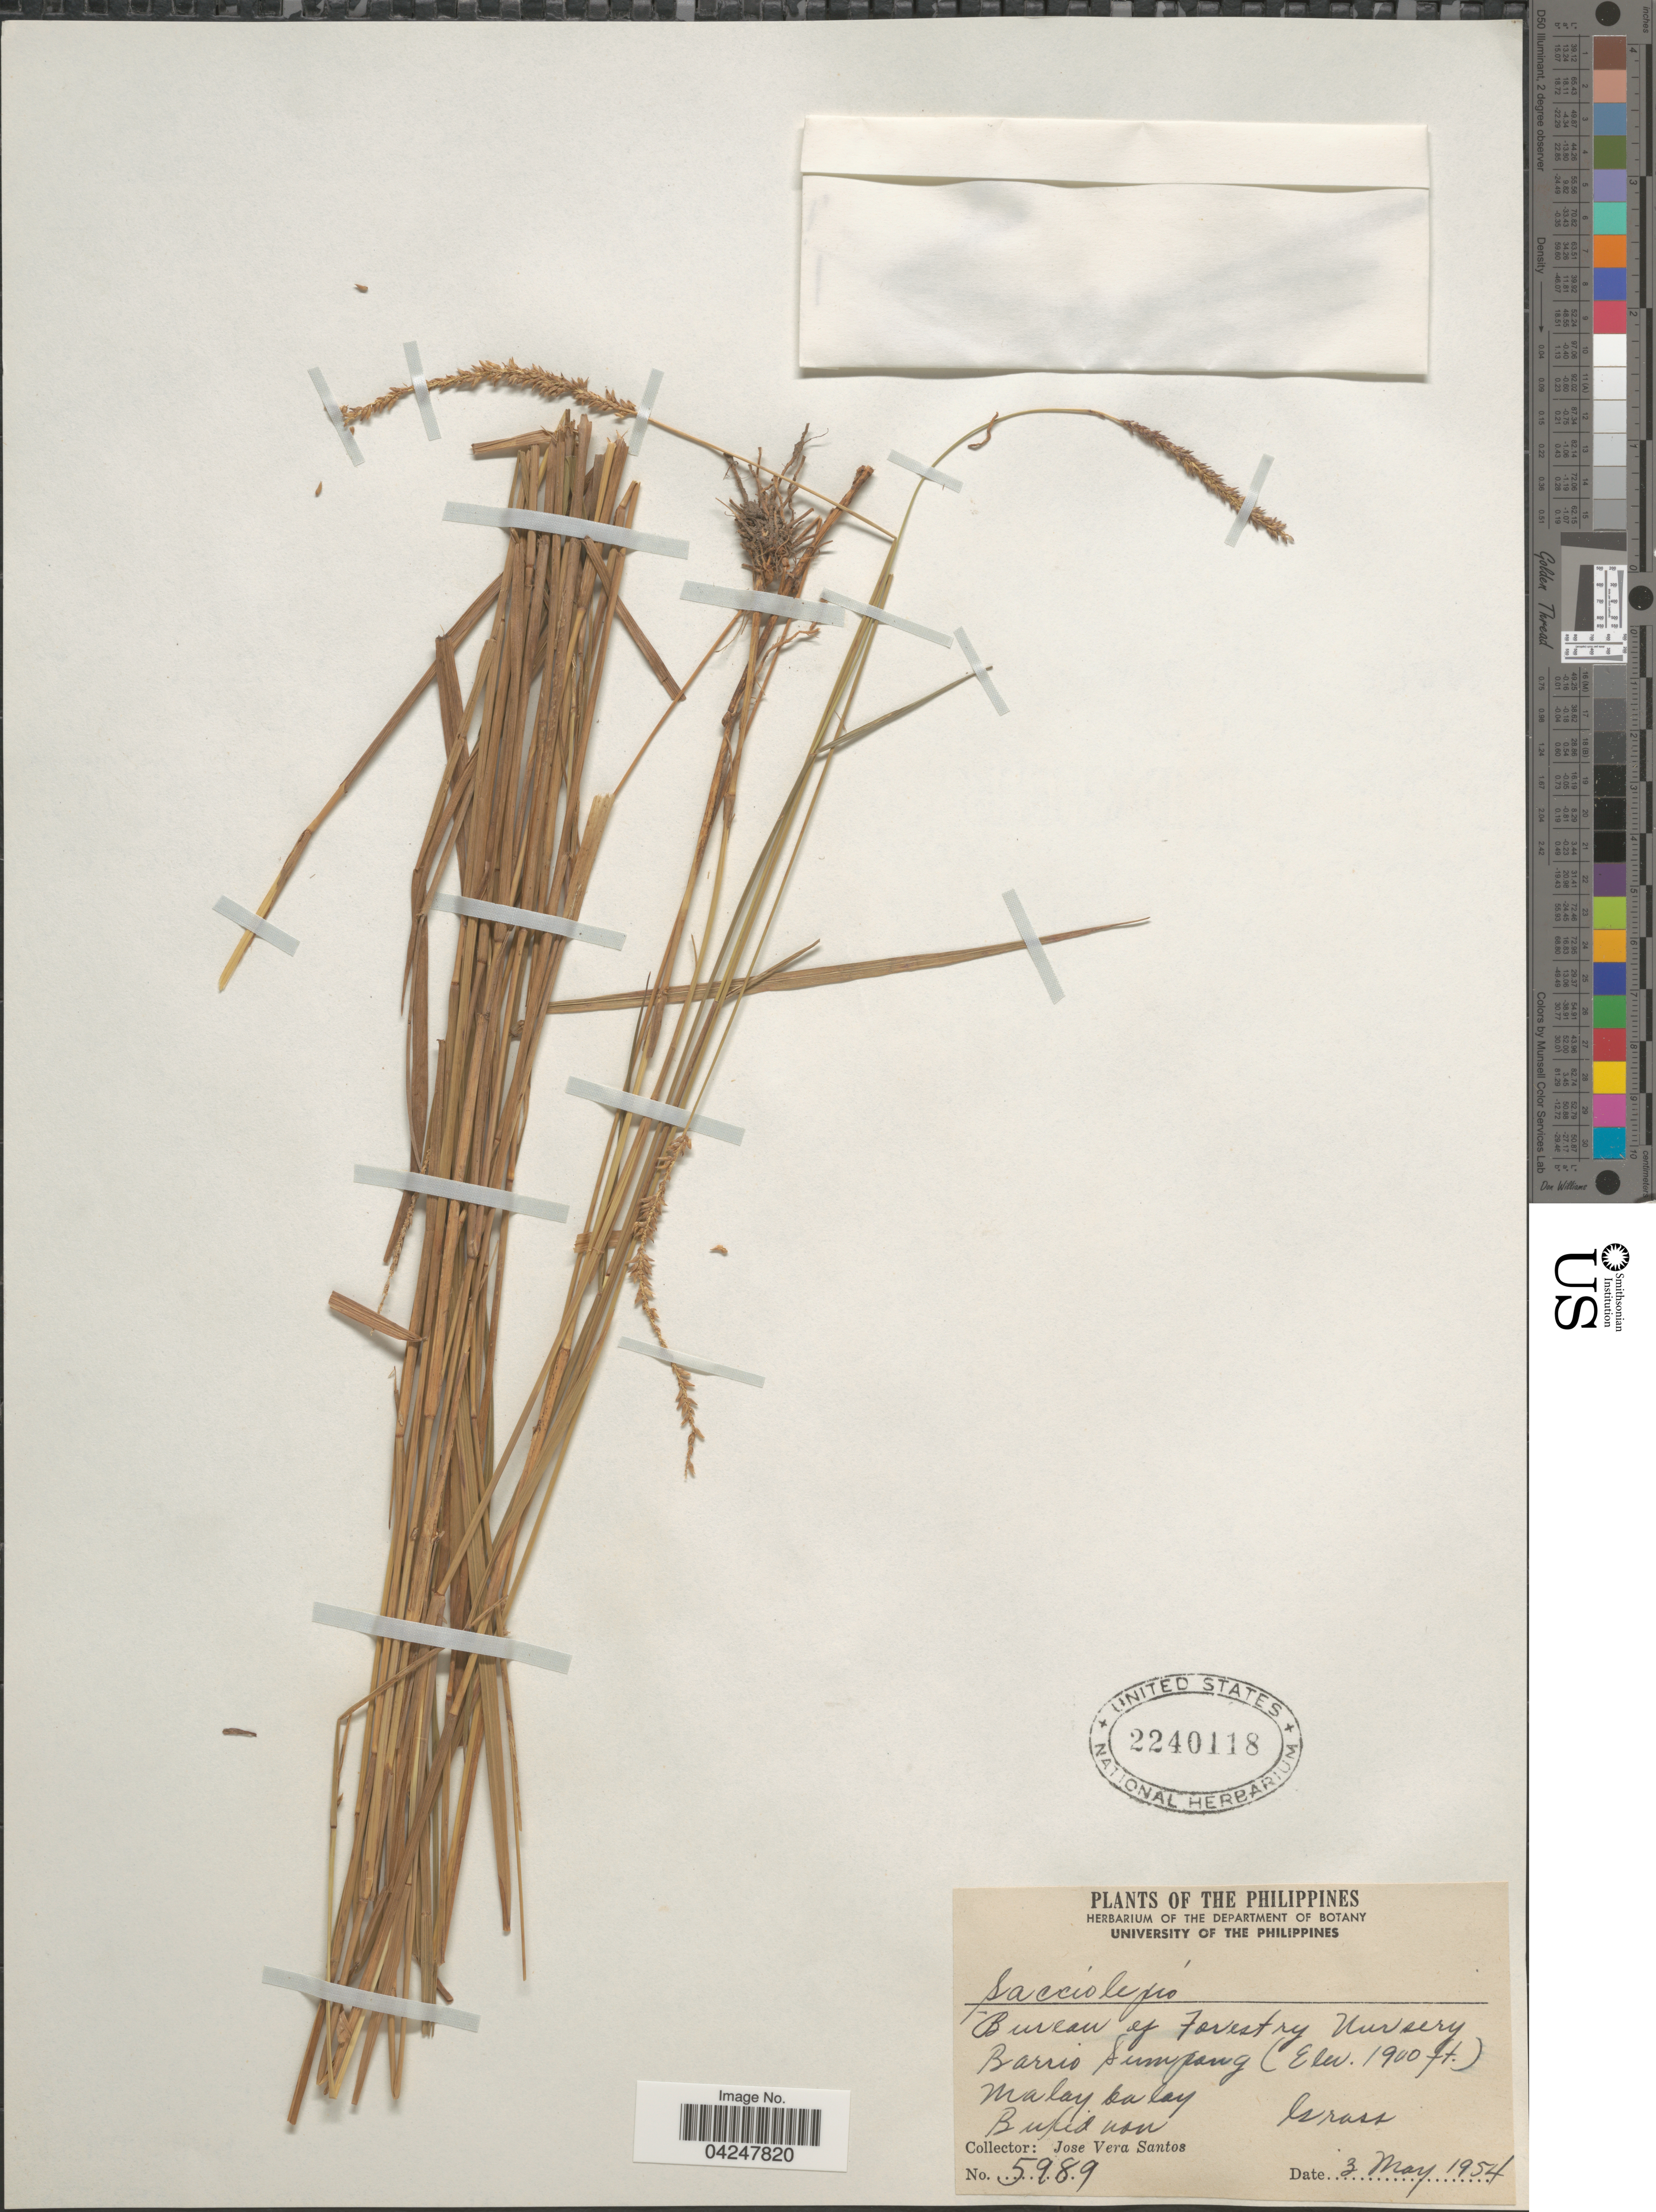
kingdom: Plantae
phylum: Tracheophyta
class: Liliopsida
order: Poales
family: Poaceae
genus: Sacciolepis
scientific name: Sacciolepis sp.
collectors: J. Santos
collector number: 5989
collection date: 1954-05-03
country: Philippines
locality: Bureau of Forestry Nursery. Barrio Sumpang. Malaybalay. Bukidnon.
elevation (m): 579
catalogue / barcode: US 2240118